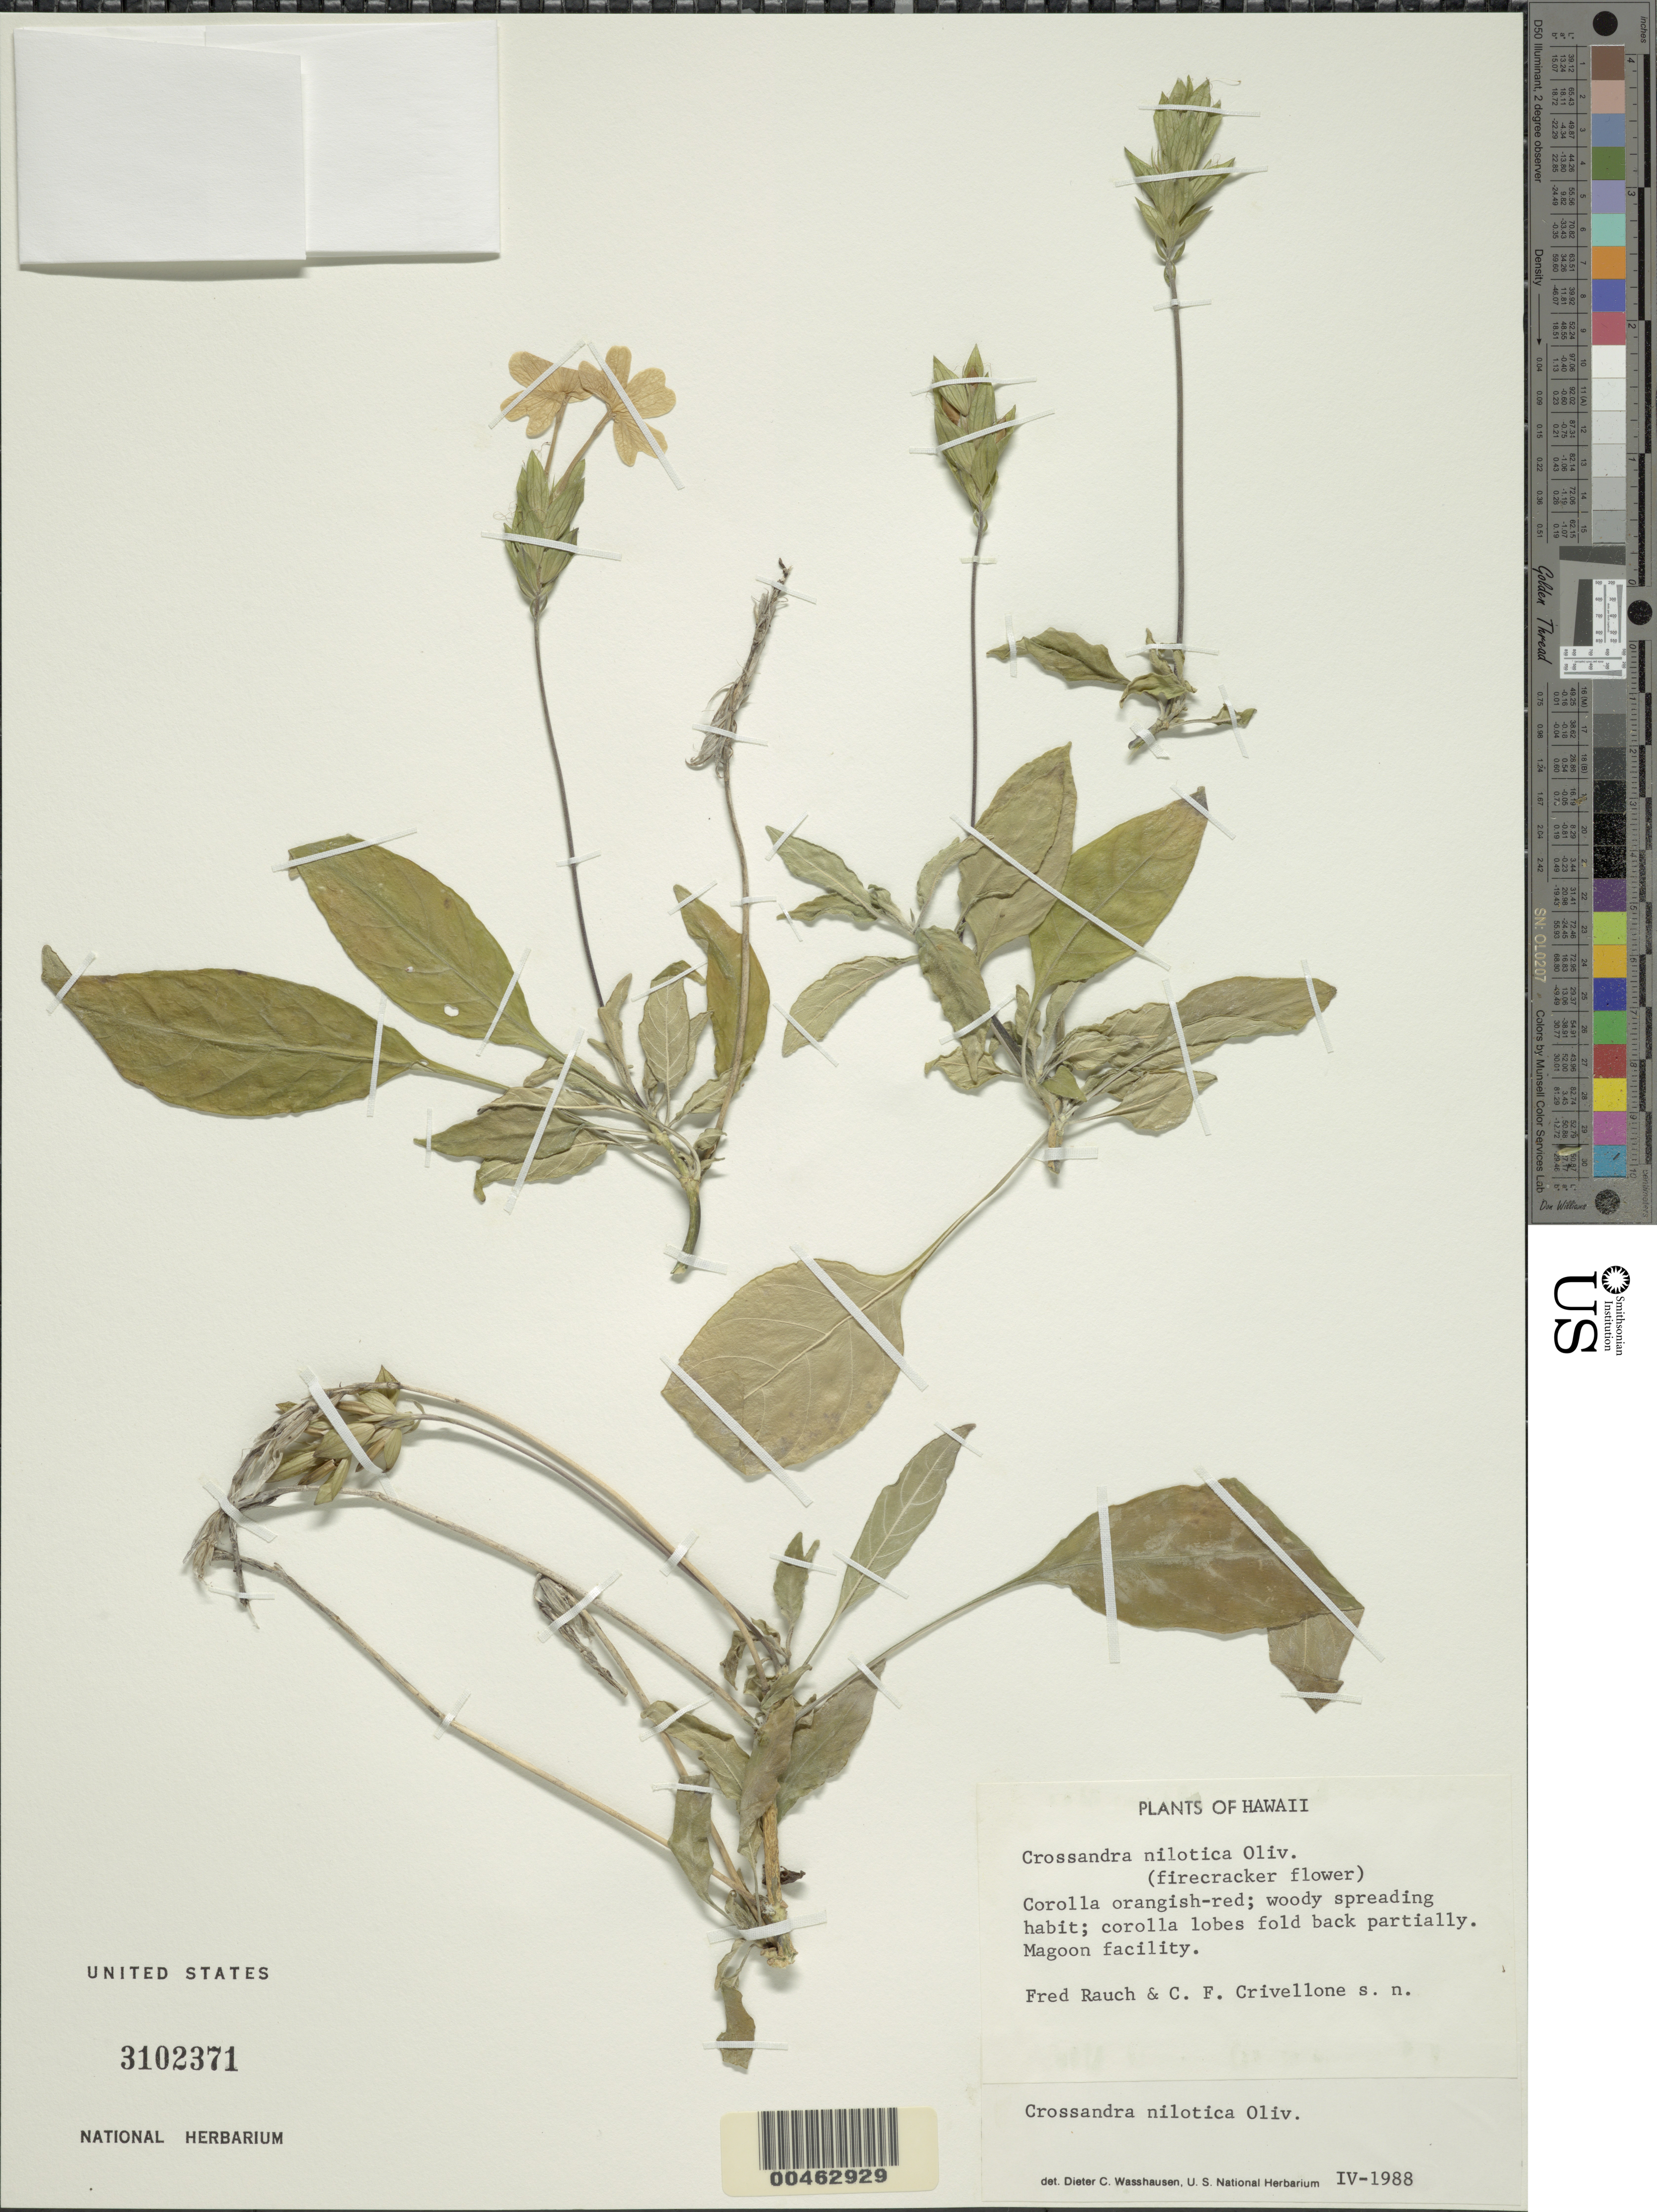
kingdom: Plantae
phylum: Tracheophyta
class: Magnoliopsida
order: Lamiales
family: Acanthaceae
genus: Crossandra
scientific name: Crossandra nilotica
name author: Oliv.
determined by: Wasshausen, Dieter C., (BOT), Smithsonian Institution - National Museum of Natural History (UNITED STATES)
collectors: F. Rauch & C. Crivellone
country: United States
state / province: Hawaii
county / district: Honolulu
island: Oahu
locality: Magoon facility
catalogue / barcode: US 3102371